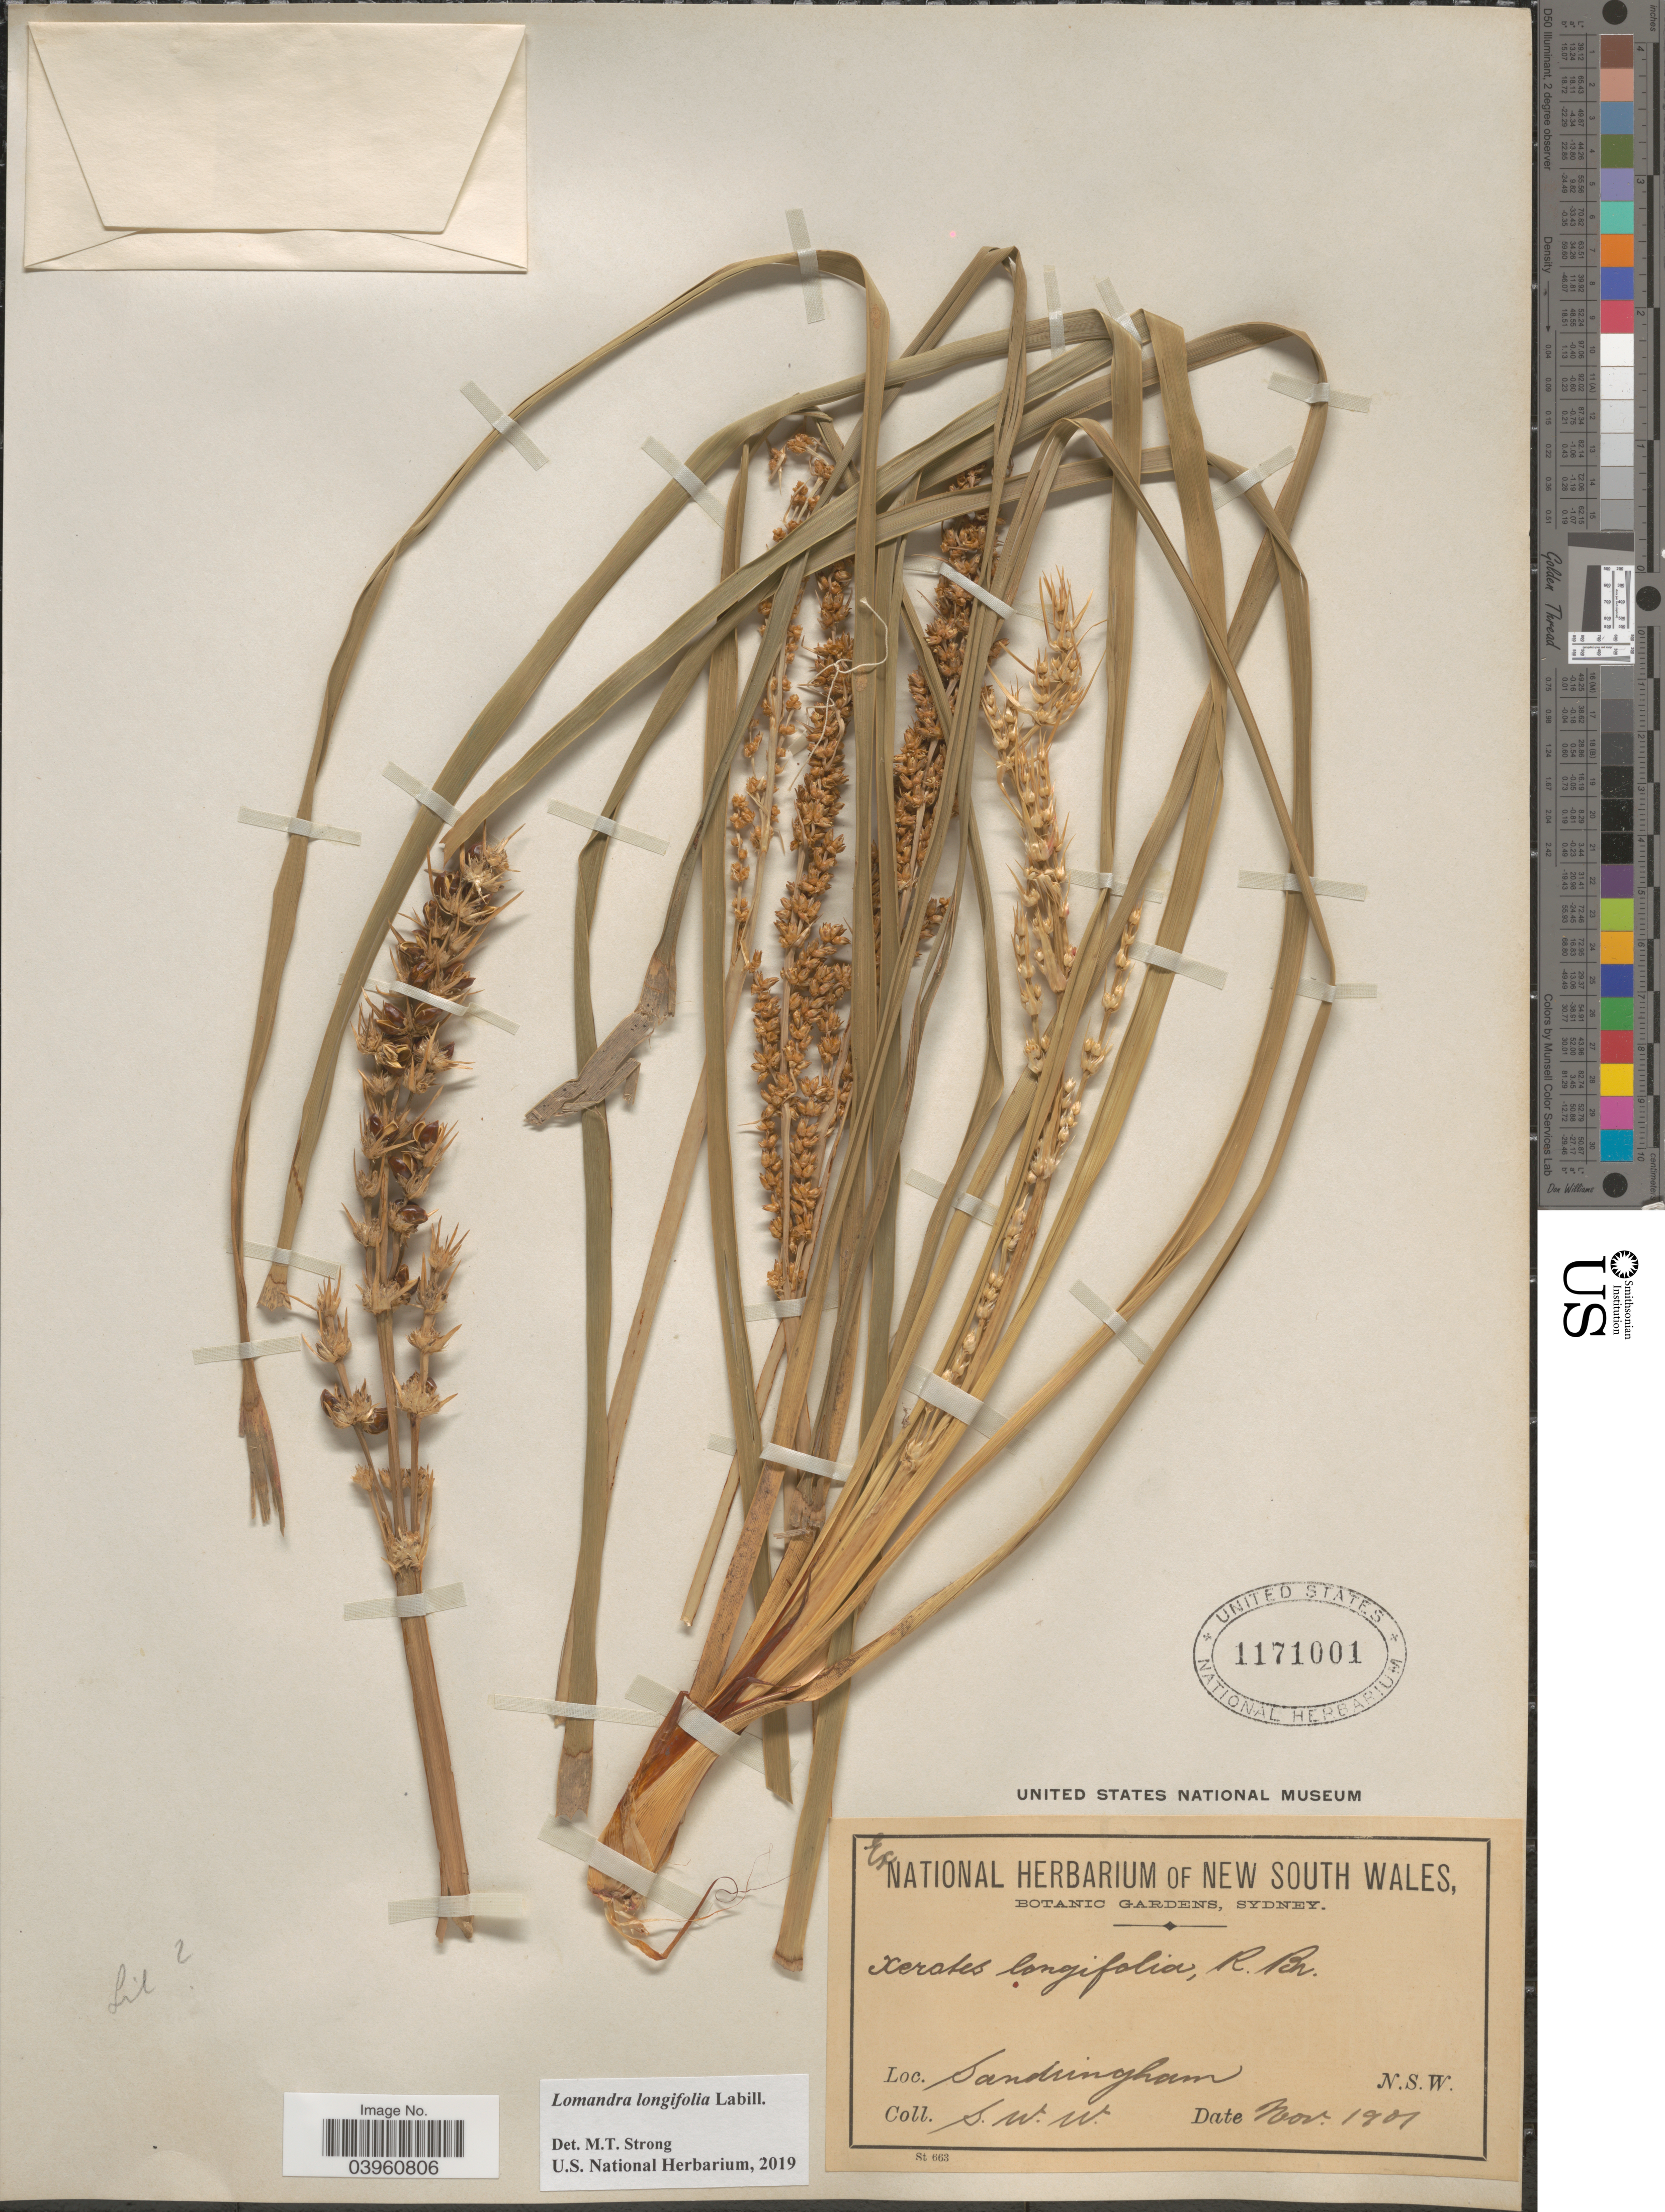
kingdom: Plantae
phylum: Tracheophyta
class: Liliopsida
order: Asparagales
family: Asparagaceae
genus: Lomandra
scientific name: Lomandra longifolia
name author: Labill.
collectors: S. W. W.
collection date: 1901-11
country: Australia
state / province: New South Wales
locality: Sandringham.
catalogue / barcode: US 1171001